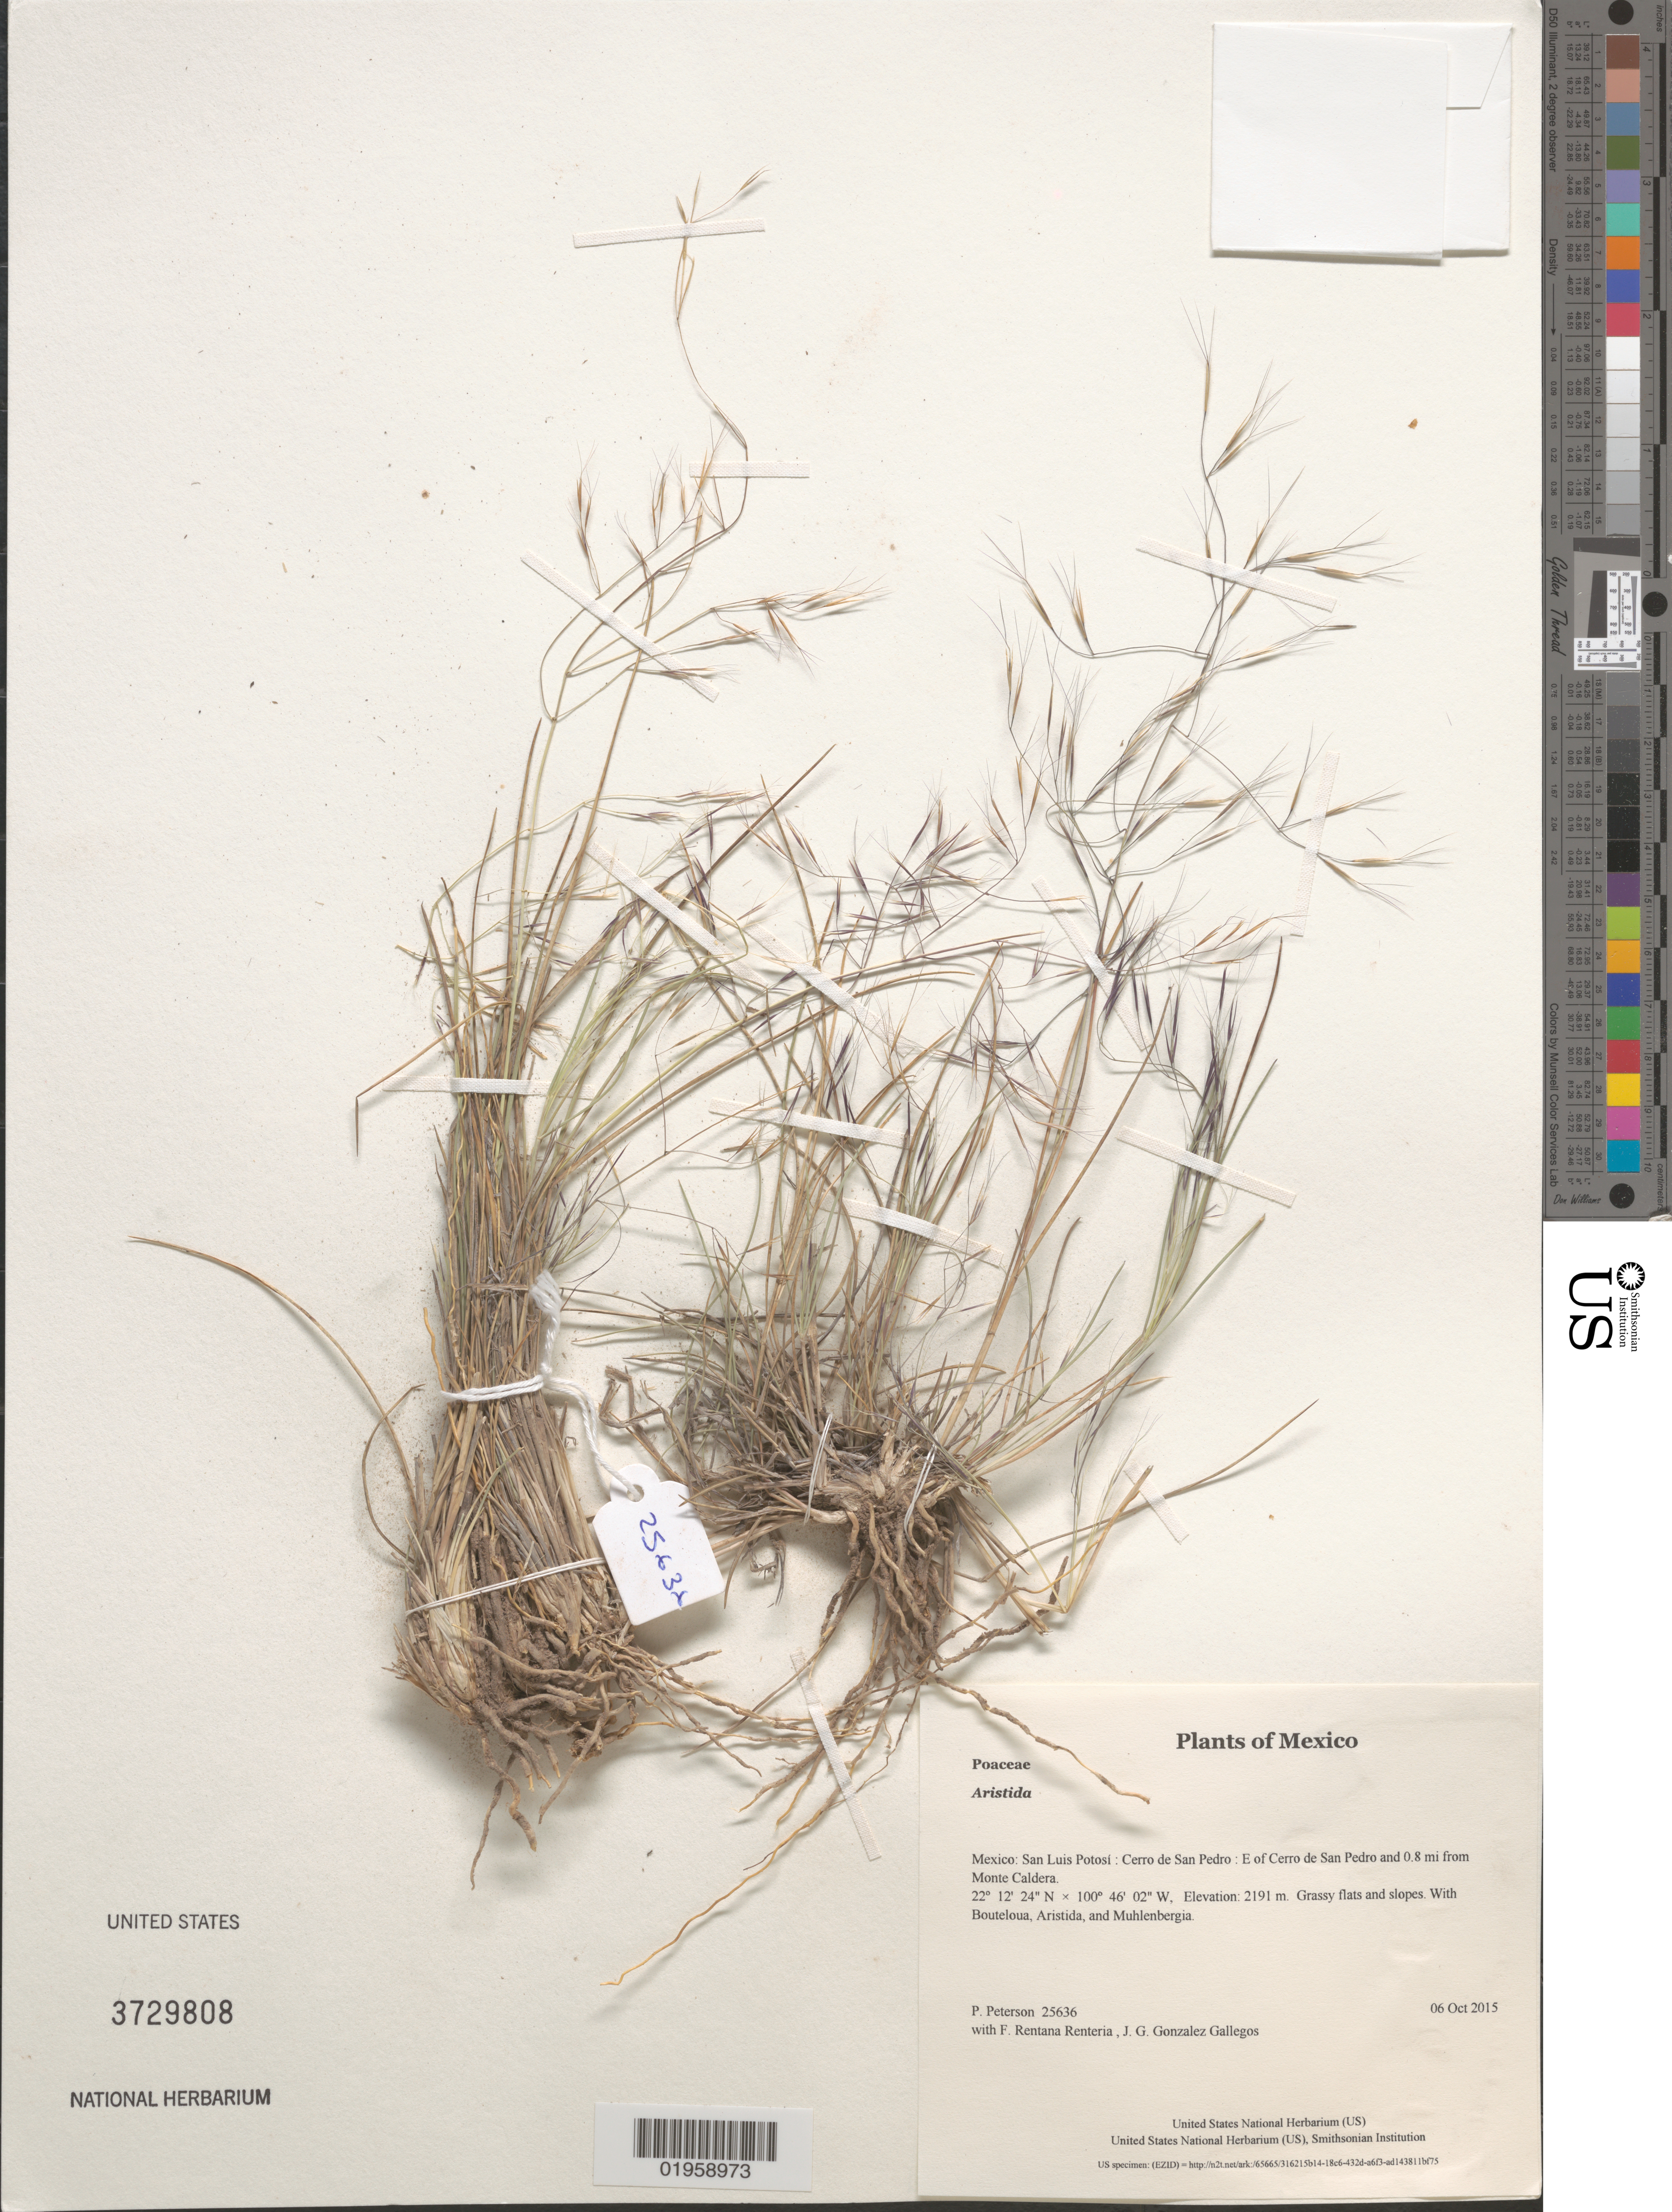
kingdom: Plantae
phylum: Tracheophyta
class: Liliopsida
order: Poales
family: Poaceae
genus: Aristida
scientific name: Aristida sp.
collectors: P. M. Peterson, F. Rentana Renteria & J. G. Gonzalez Gallegos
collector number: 25636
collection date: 2015-10-06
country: Mexico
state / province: San Luis Potosí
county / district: Cerro de San Pedro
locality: E of Cerro de San Pedro and 0.8 mi from Monte Caldera.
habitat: Grassy flats and slopes.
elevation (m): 2191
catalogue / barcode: US 3729808